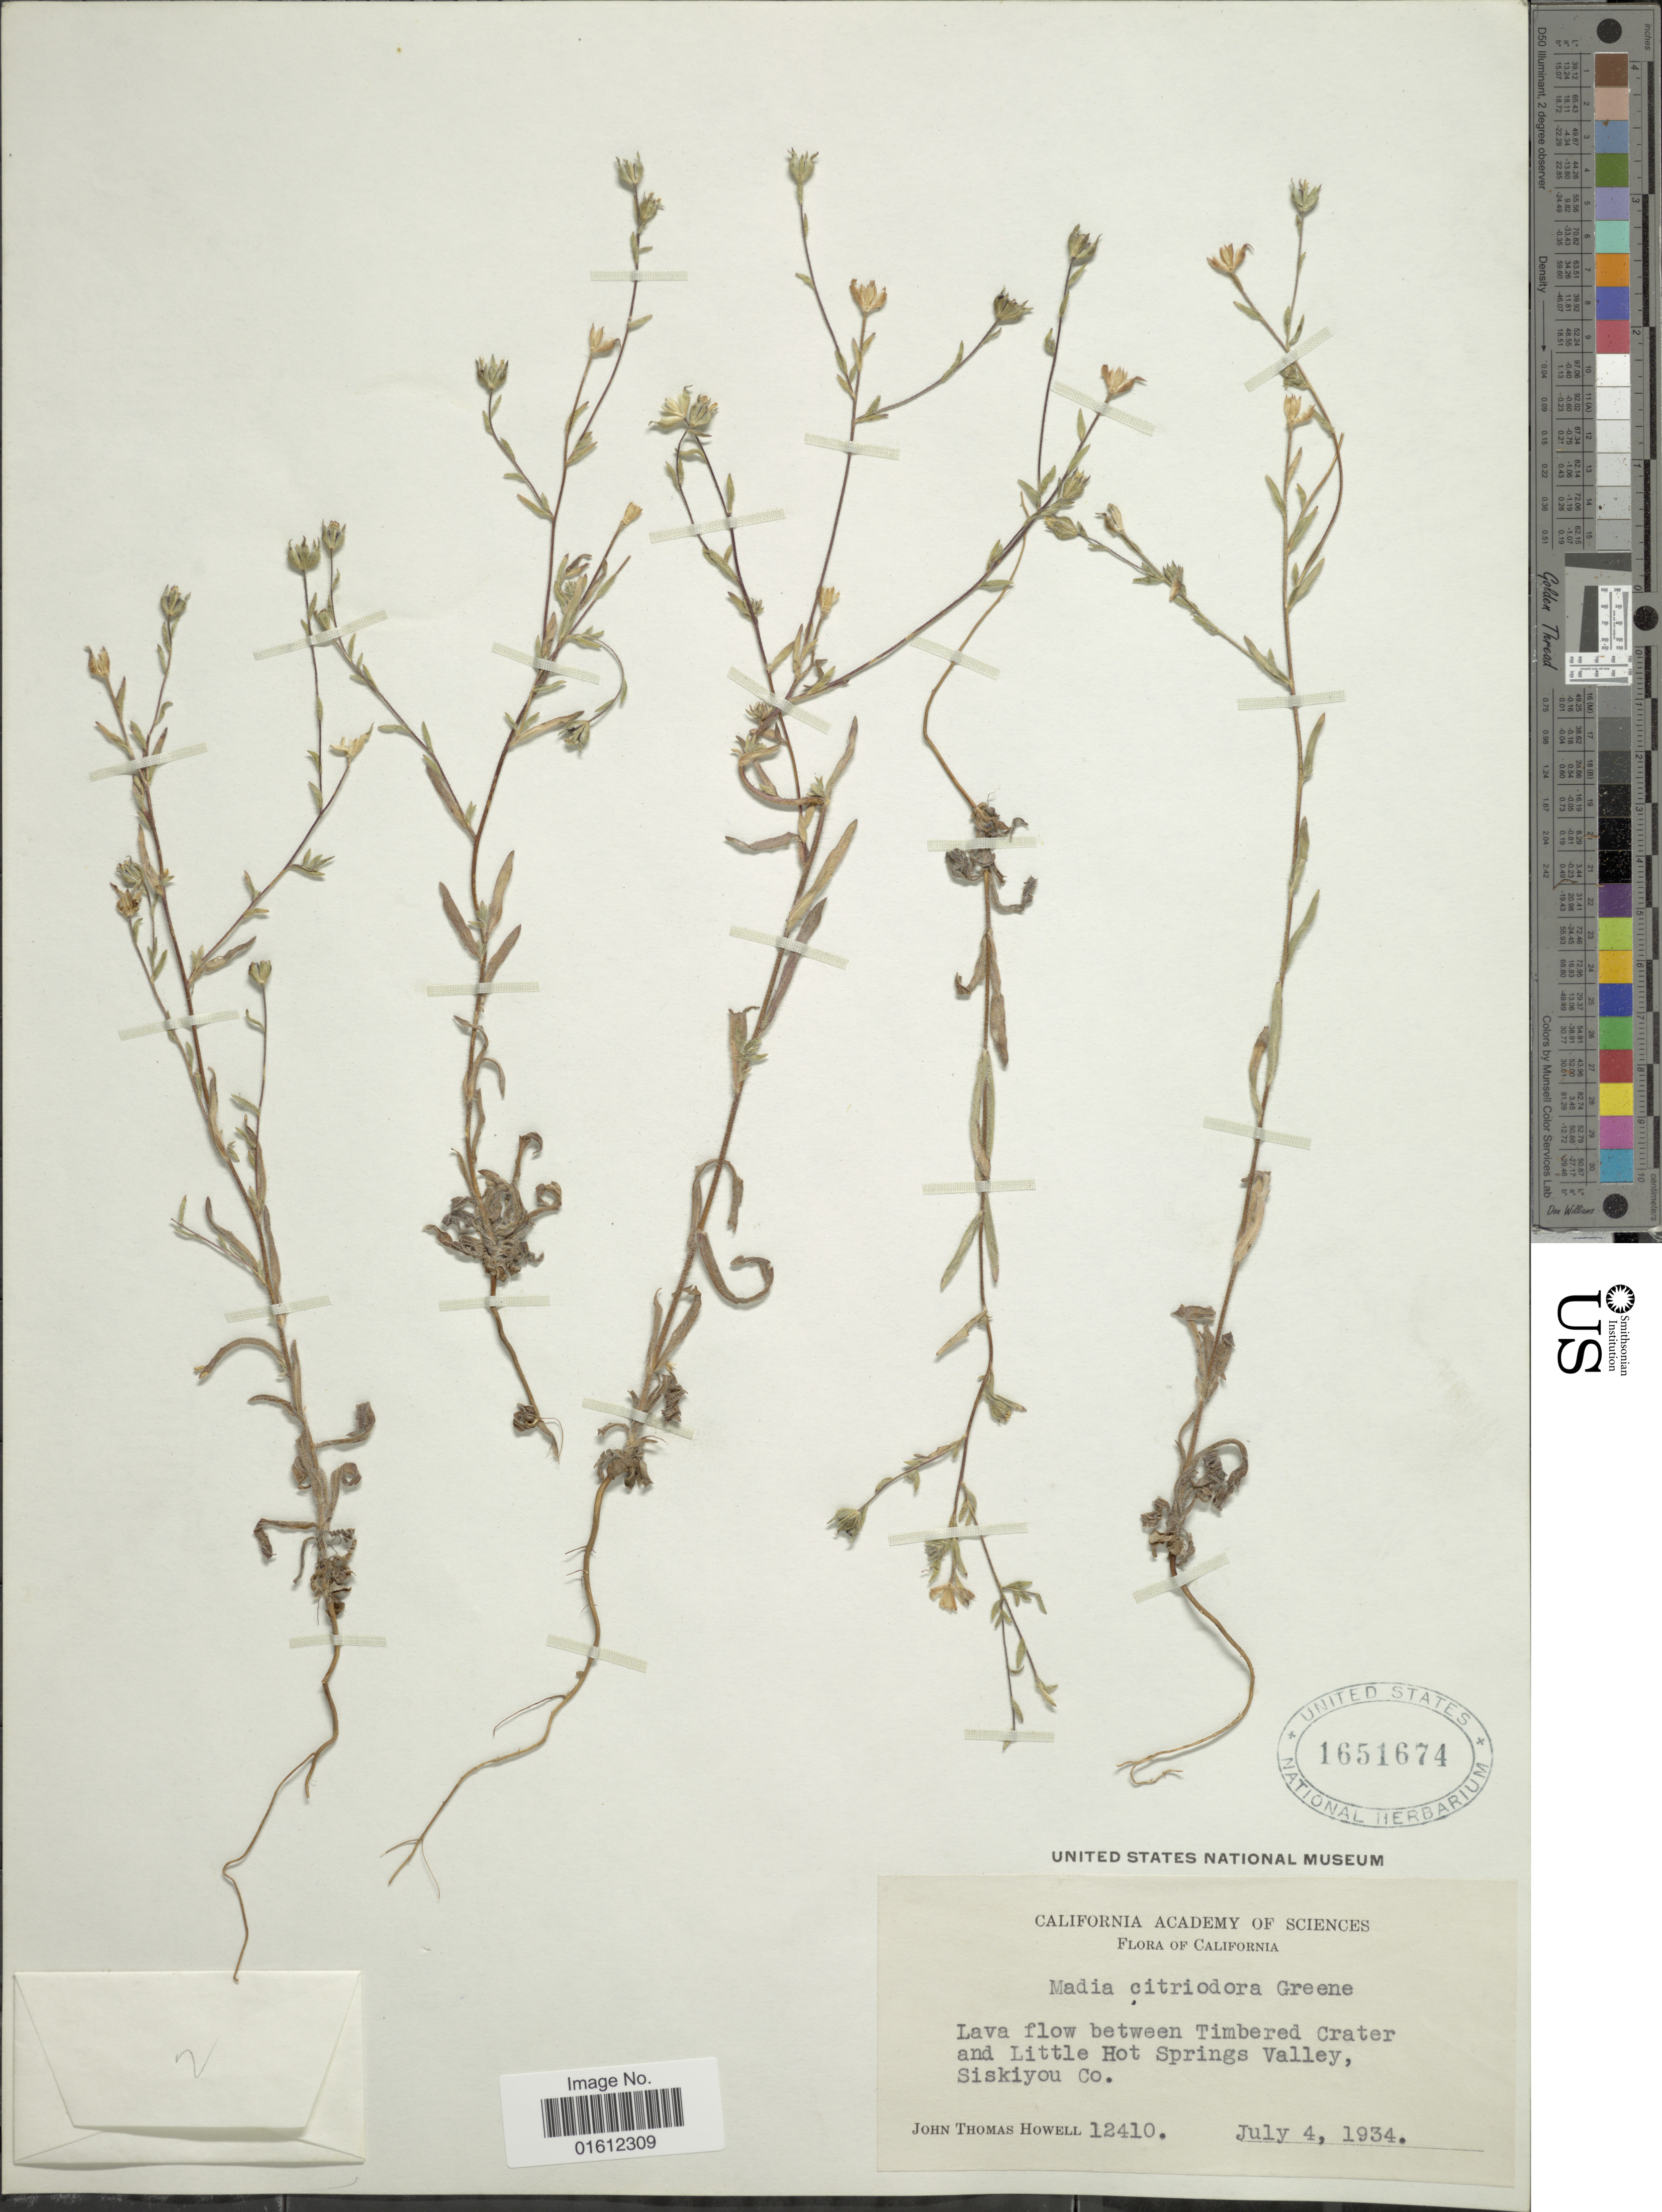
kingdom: Plantae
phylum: Tracheophyta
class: Magnoliopsida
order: Asterales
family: Asteraceae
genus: Madia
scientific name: Madia citriodora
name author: Greene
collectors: J. T. Howell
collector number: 12410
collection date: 1934-07-04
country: United States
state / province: California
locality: Lava between Timbered Crater and Little Hot Springs Valley, Siskiyou City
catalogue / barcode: US 1651674